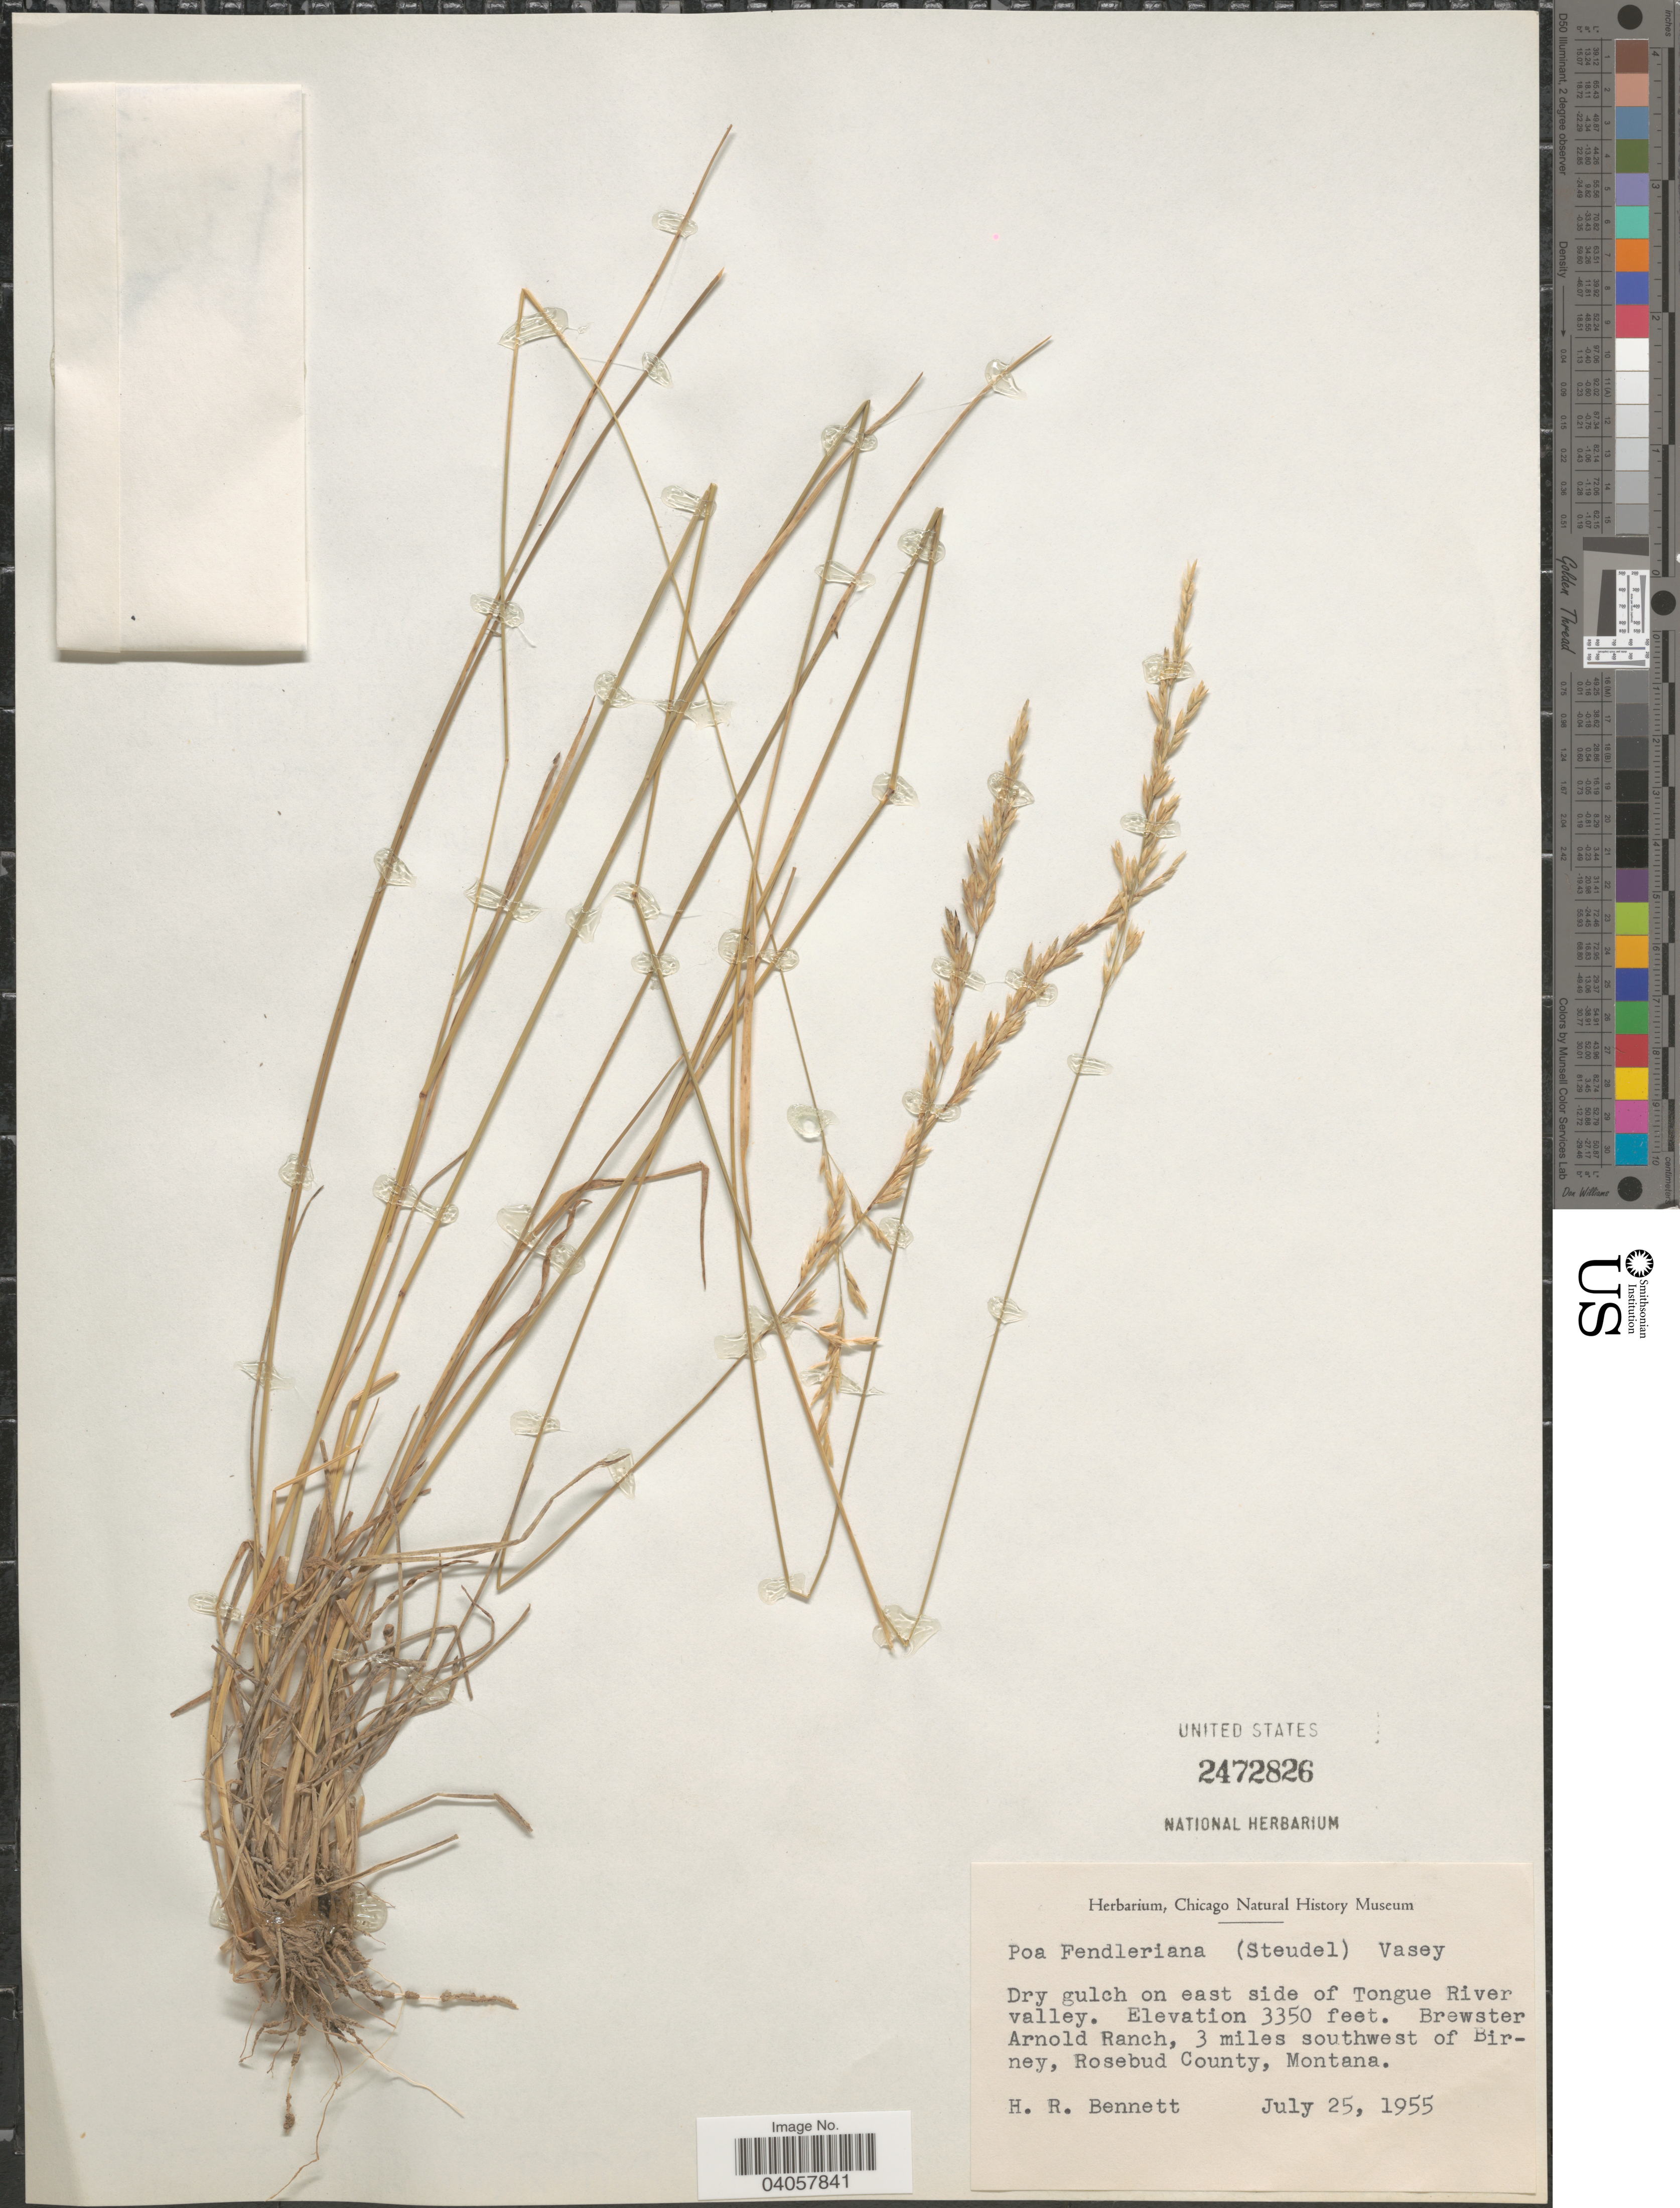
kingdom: Plantae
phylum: Tracheophyta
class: Liliopsida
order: Poales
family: Poaceae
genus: Poa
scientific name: Poa fendleriana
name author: (Steud.) Vasey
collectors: H. R. Bennett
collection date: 1955-07-24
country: United States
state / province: Montana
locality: Dry gulch on east side of Tongue River valley. Brewster Arnold Ranch, 3 miles southwest of Birney, Rosebud County.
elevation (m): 1021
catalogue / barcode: US 2472826